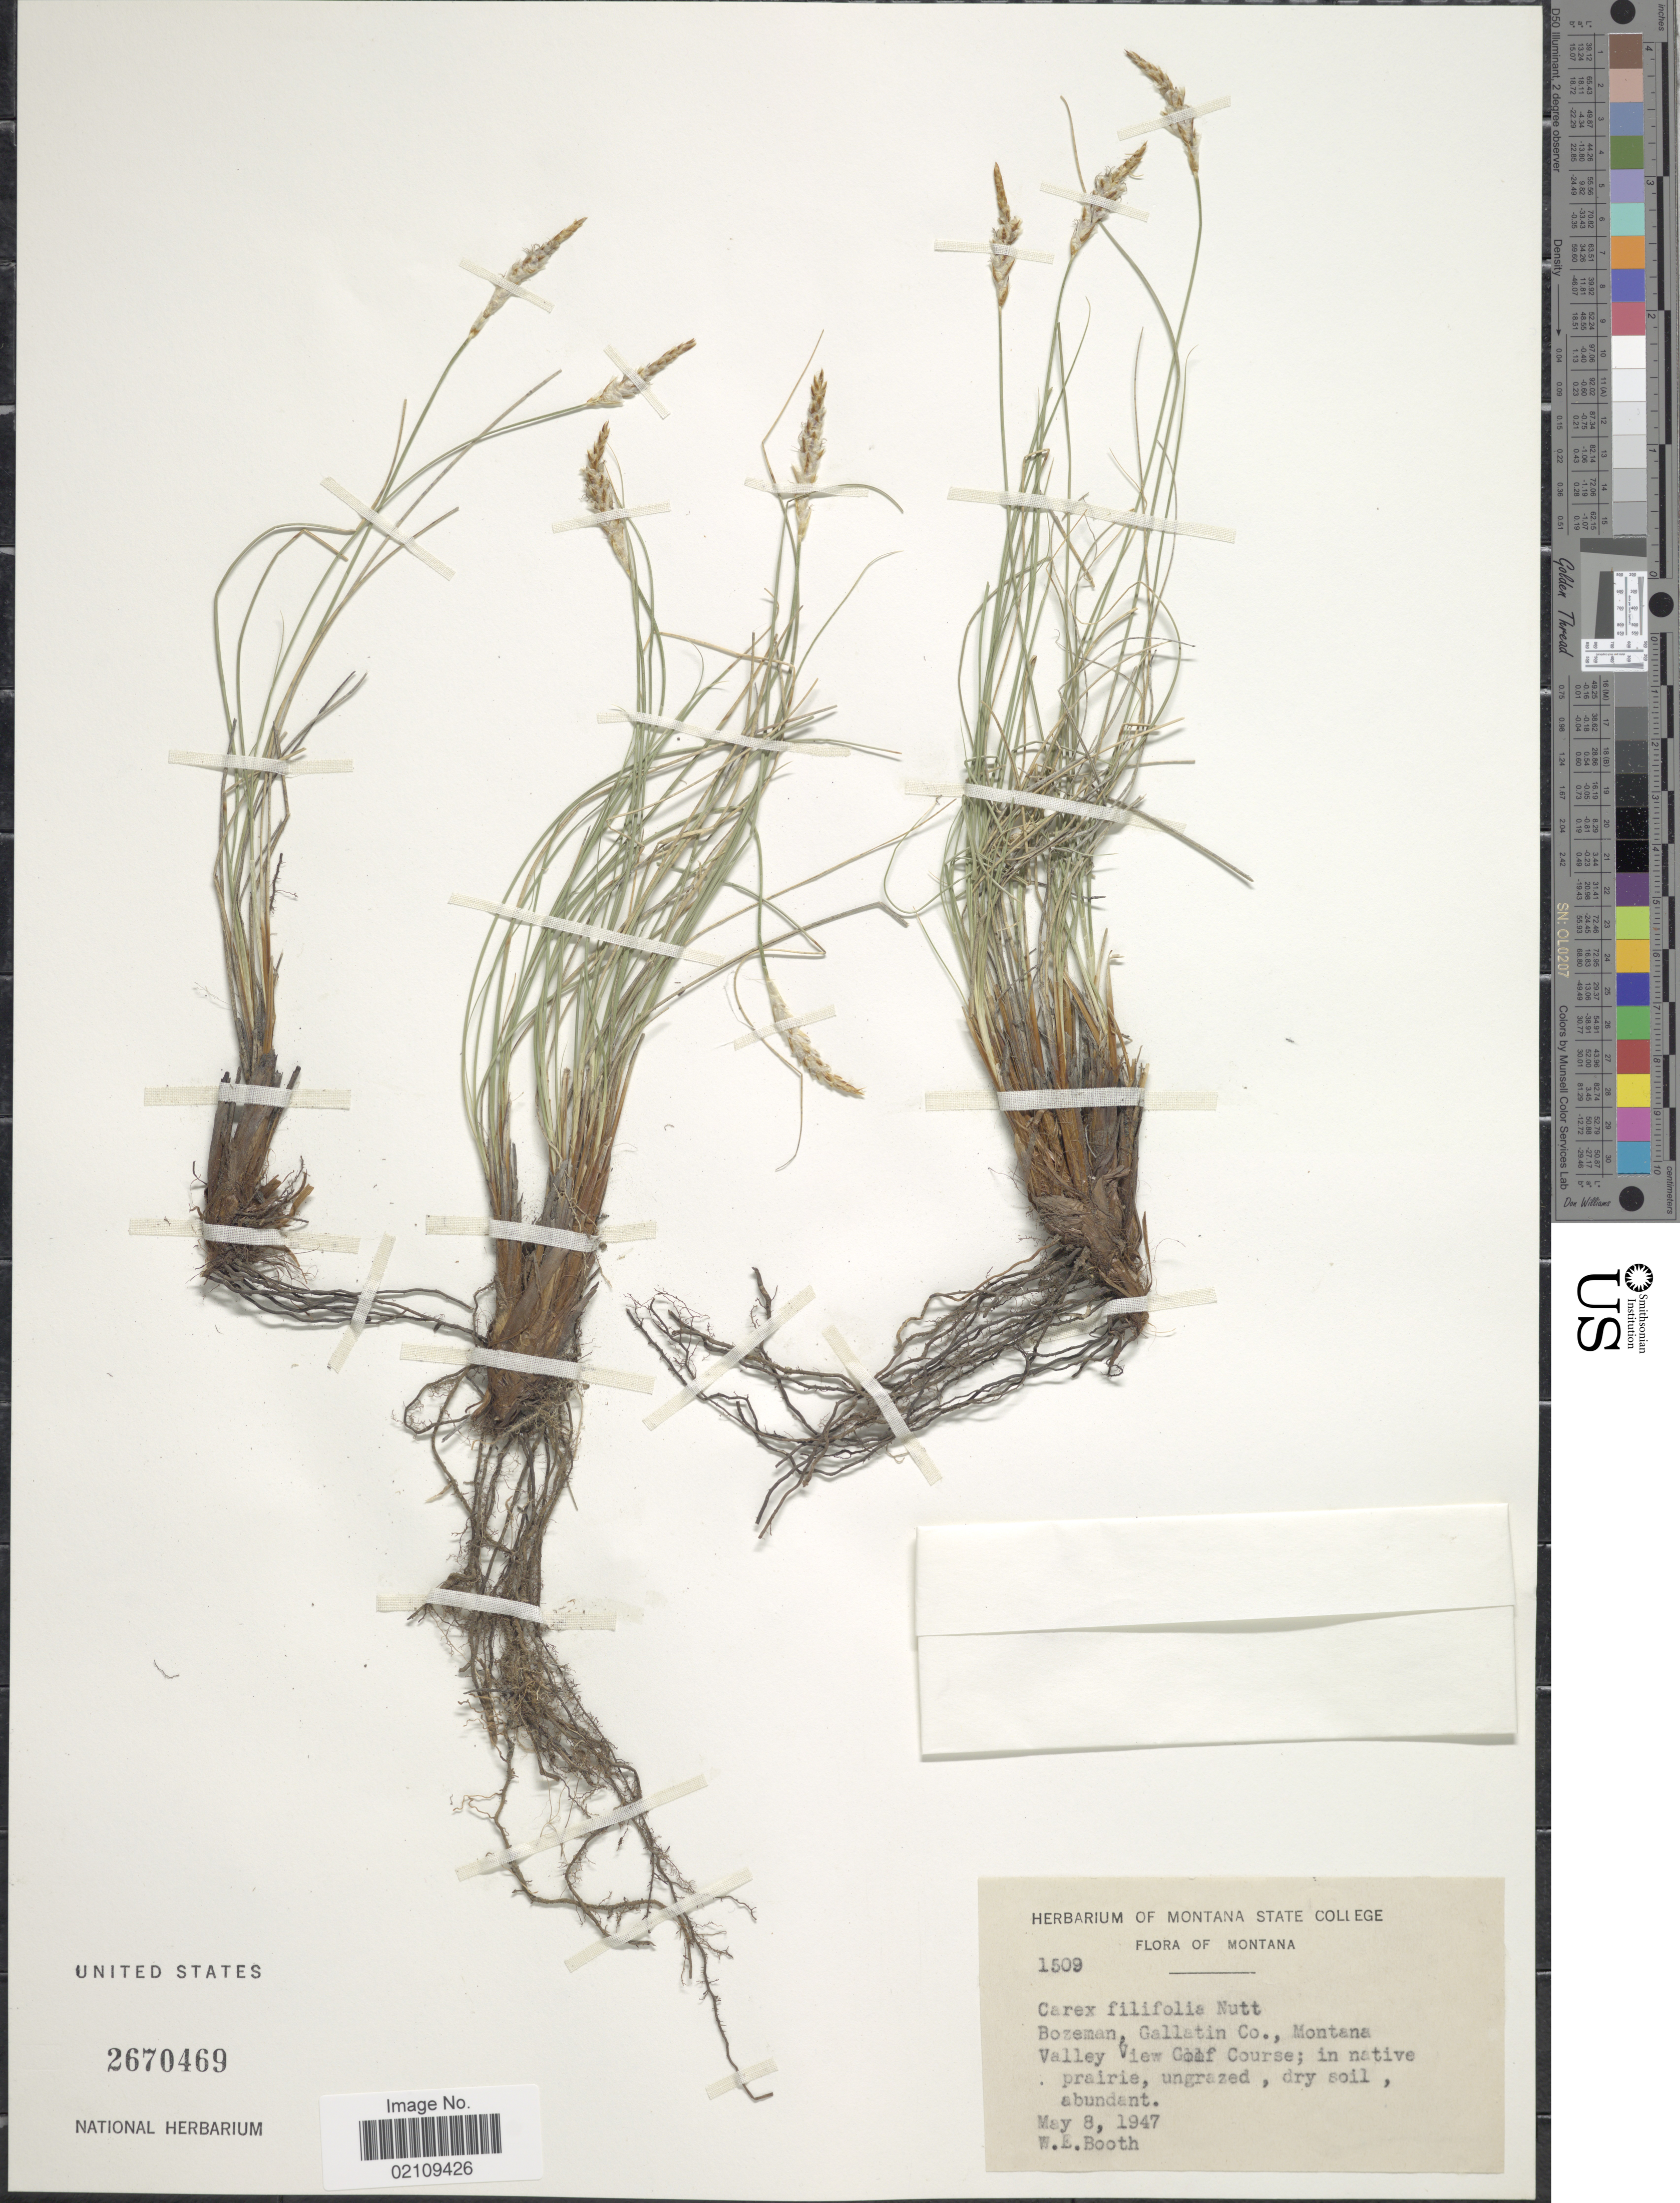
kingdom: Plantae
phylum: Tracheophyta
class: Liliopsida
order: Poales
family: Cyperaceae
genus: Carex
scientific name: Carex filifolia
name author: Nutt.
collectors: W. Booth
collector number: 1509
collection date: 1947-05-08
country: United States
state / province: Montana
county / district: Gallatin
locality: Bozeman, Valley View Golf Course; in native prairie, ungrazed, dry soil, abundant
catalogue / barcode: US 2670469